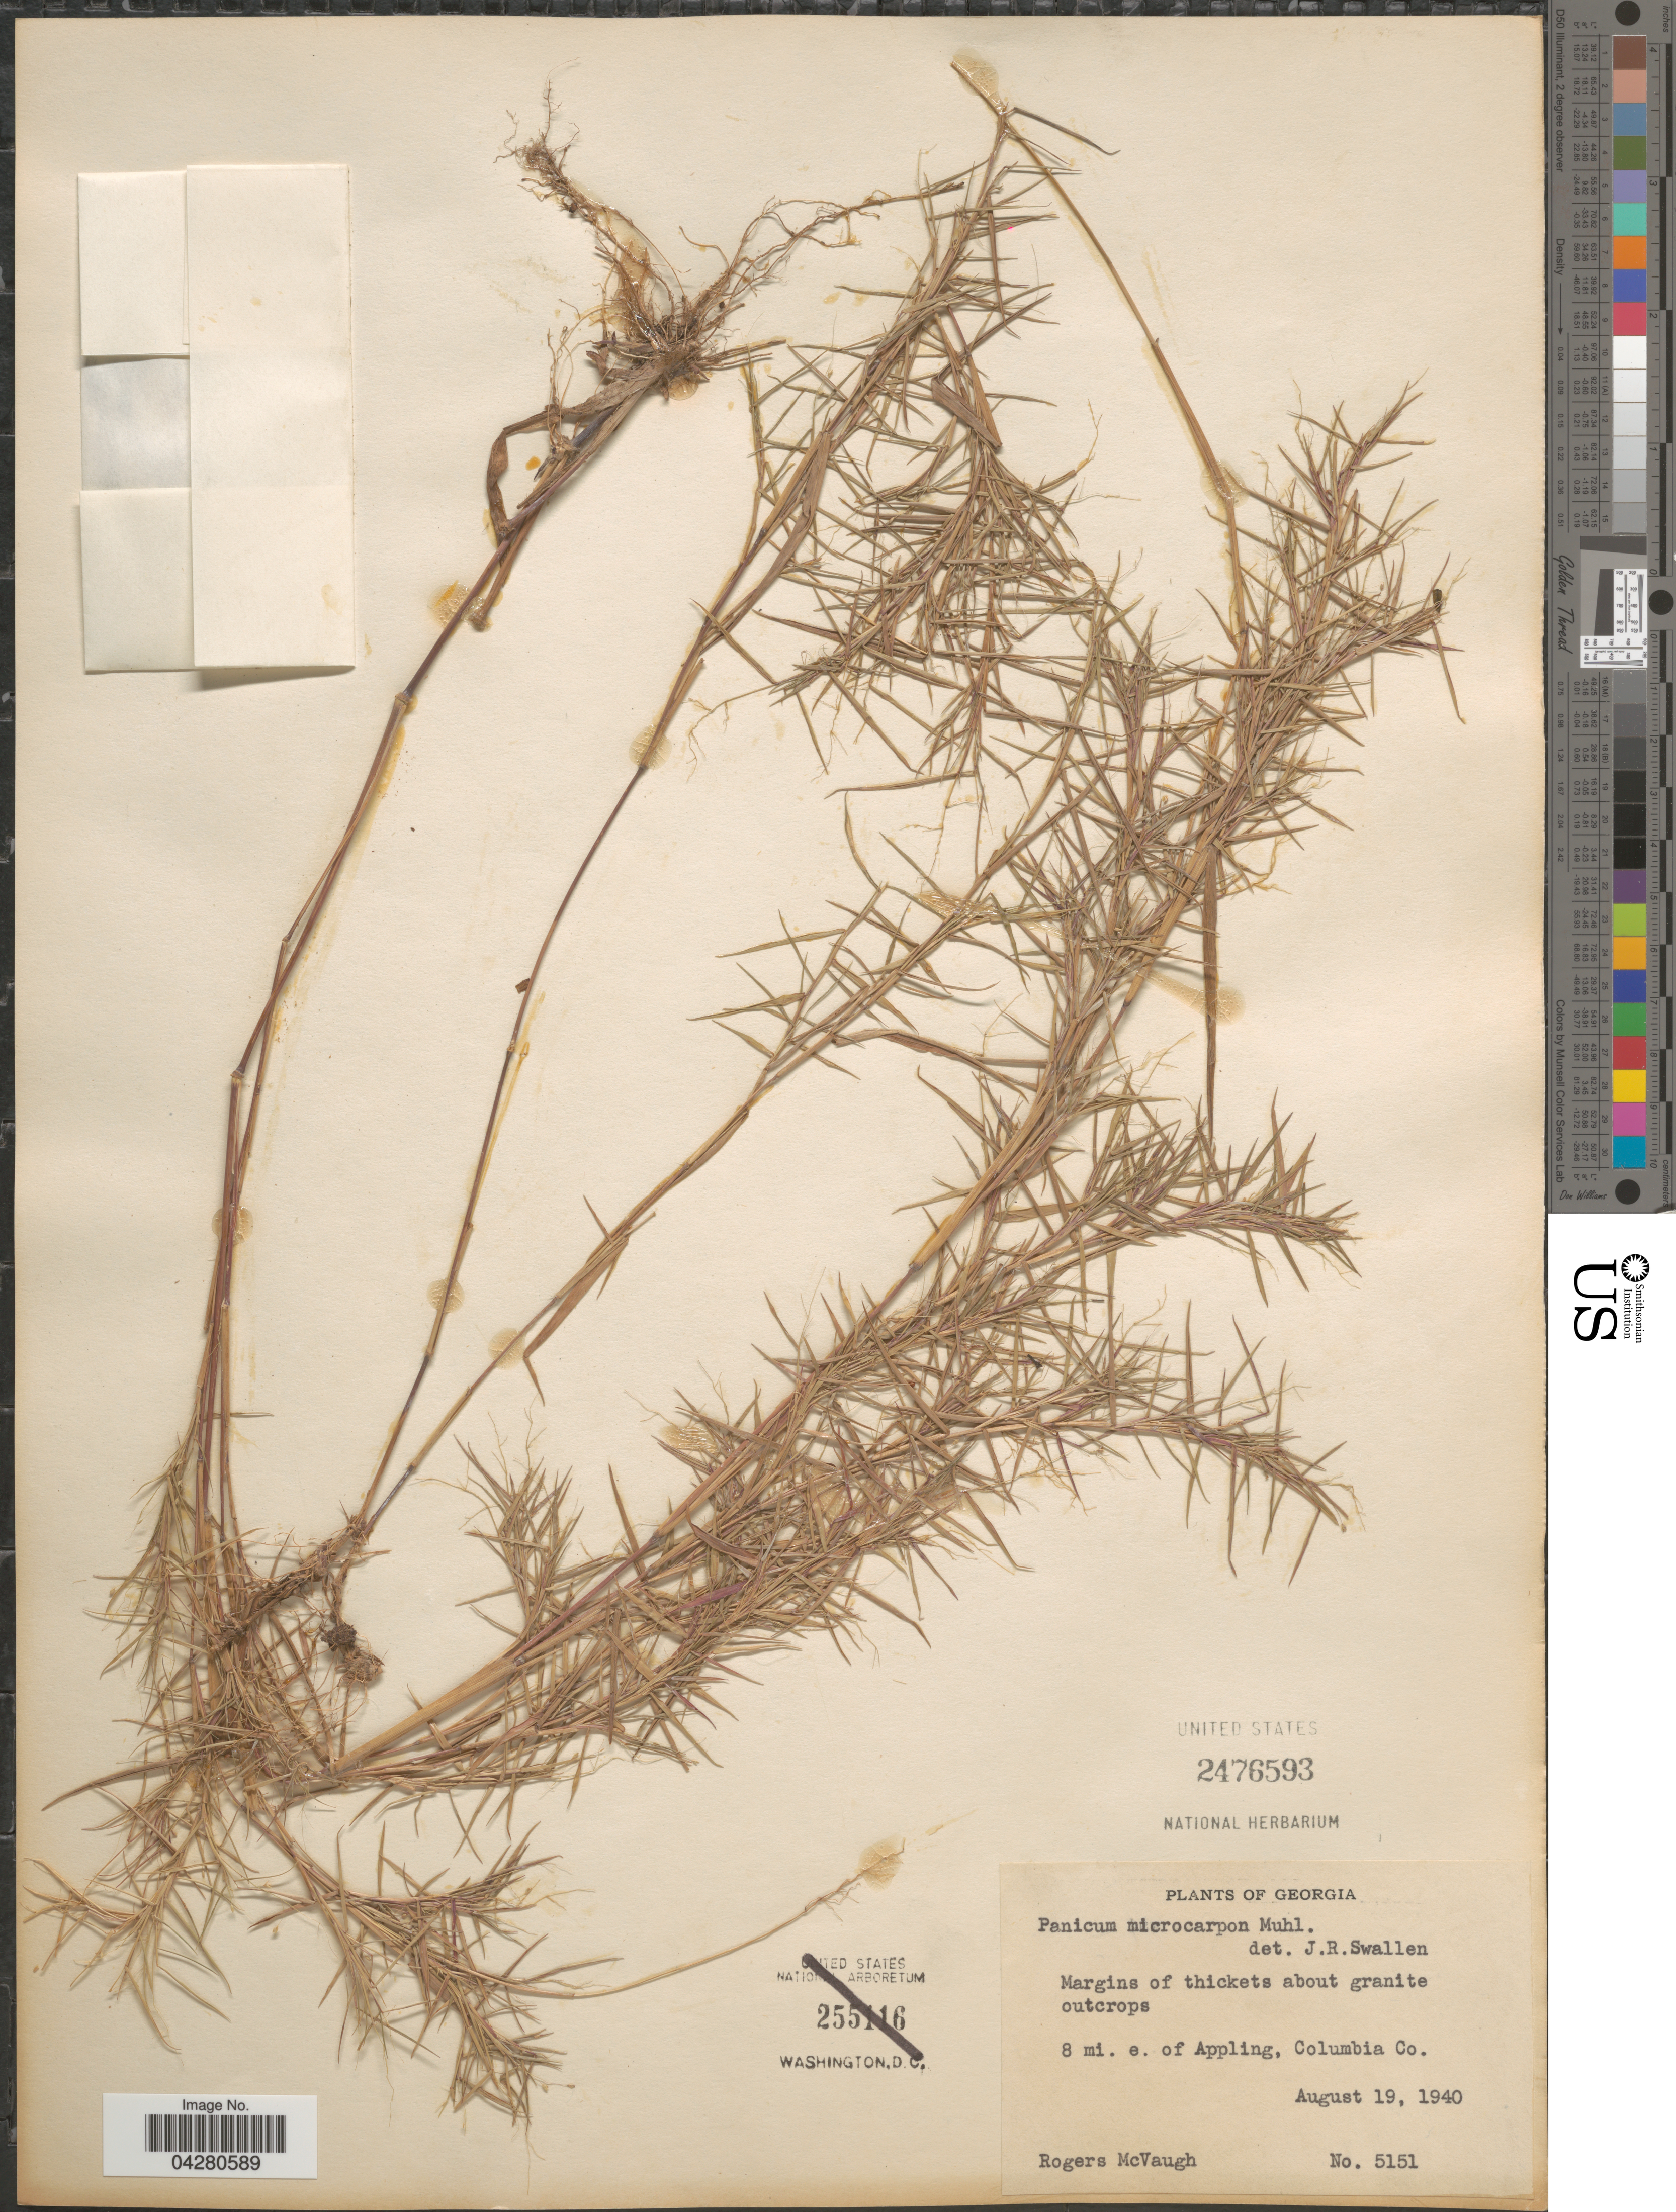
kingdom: Plantae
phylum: Tracheophyta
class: Liliopsida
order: Poales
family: Poaceae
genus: Dichanthelium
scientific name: Dichanthelium dichotomum var. dichotomum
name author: (L.) Gould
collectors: R. McVaugh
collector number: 5151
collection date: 1940-08-19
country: United States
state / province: Georgia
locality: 8 mi. e. of Appling, Columbia Co.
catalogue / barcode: US 2476593